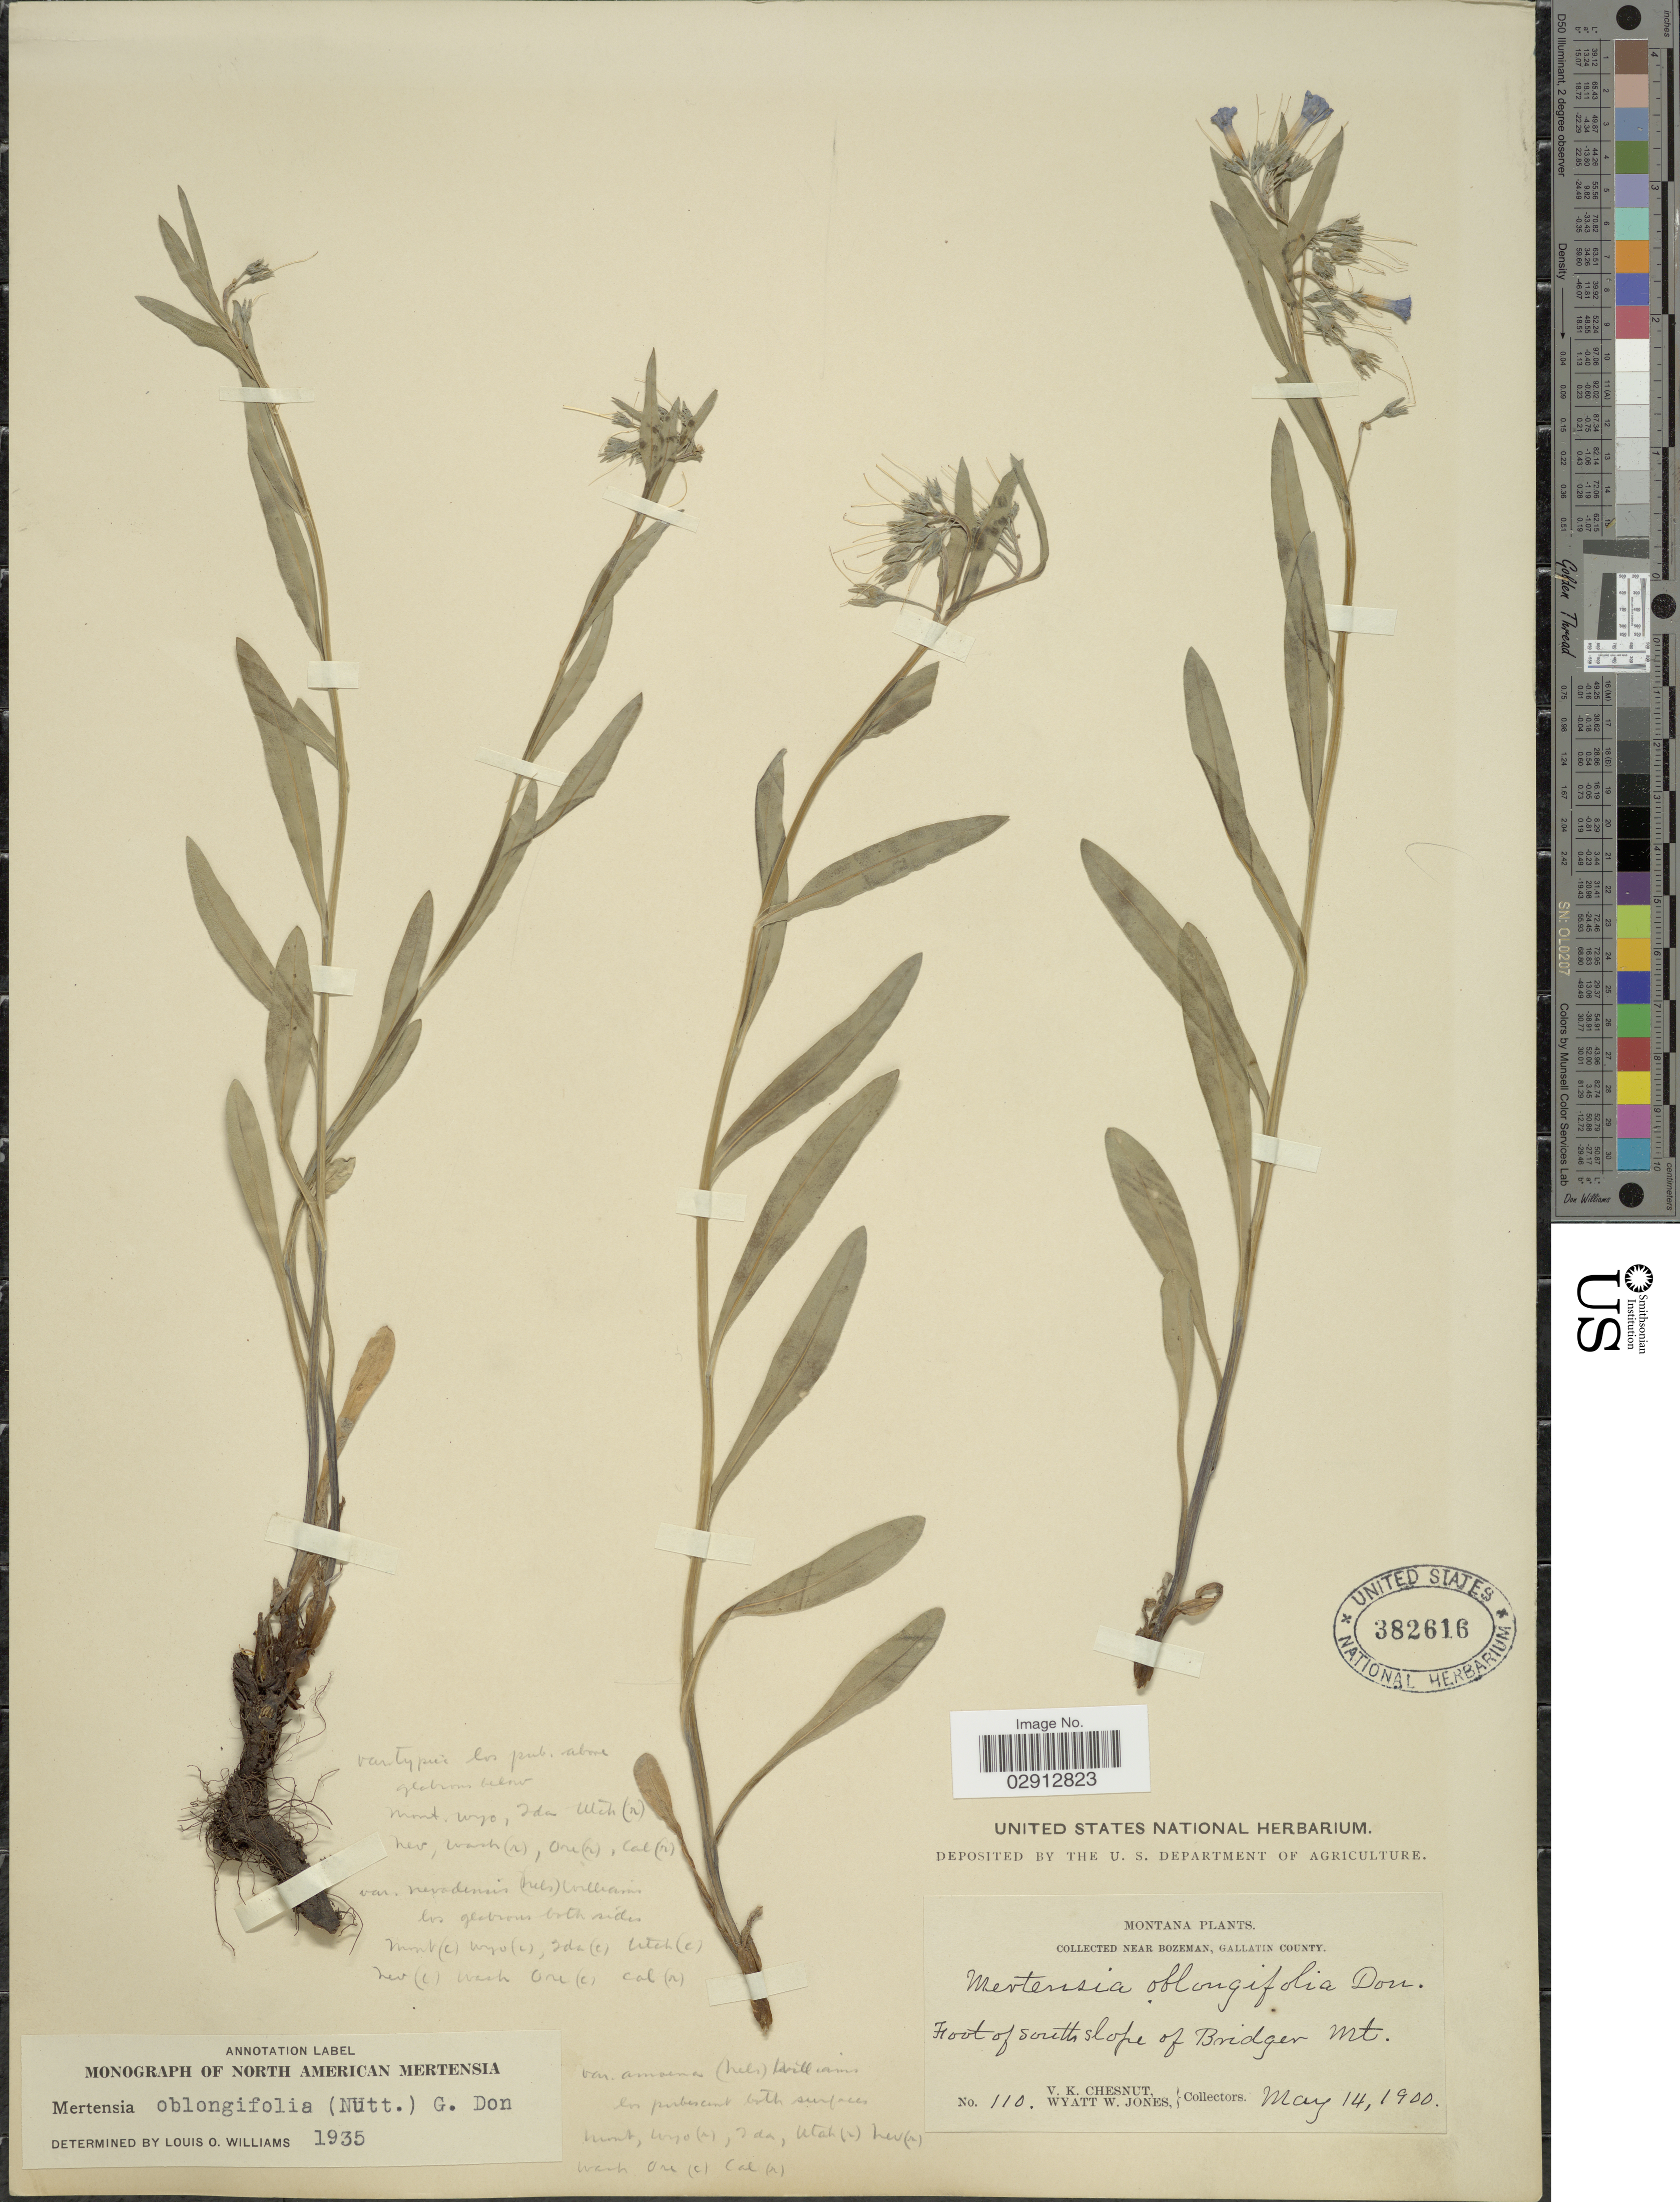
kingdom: Plantae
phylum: Tracheophyta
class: Magnoliopsida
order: Boraginales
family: Boraginaceae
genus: Mertensia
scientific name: Mertensia oblongifolia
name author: (Nutt.) G. Don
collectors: V. Chesnut & W. W. Jones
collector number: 110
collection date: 1900-05-14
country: United States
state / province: Montana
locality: Near Bozeman, Gallatin County. Foot of south slope of Bridger Mt.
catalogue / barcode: US 382616